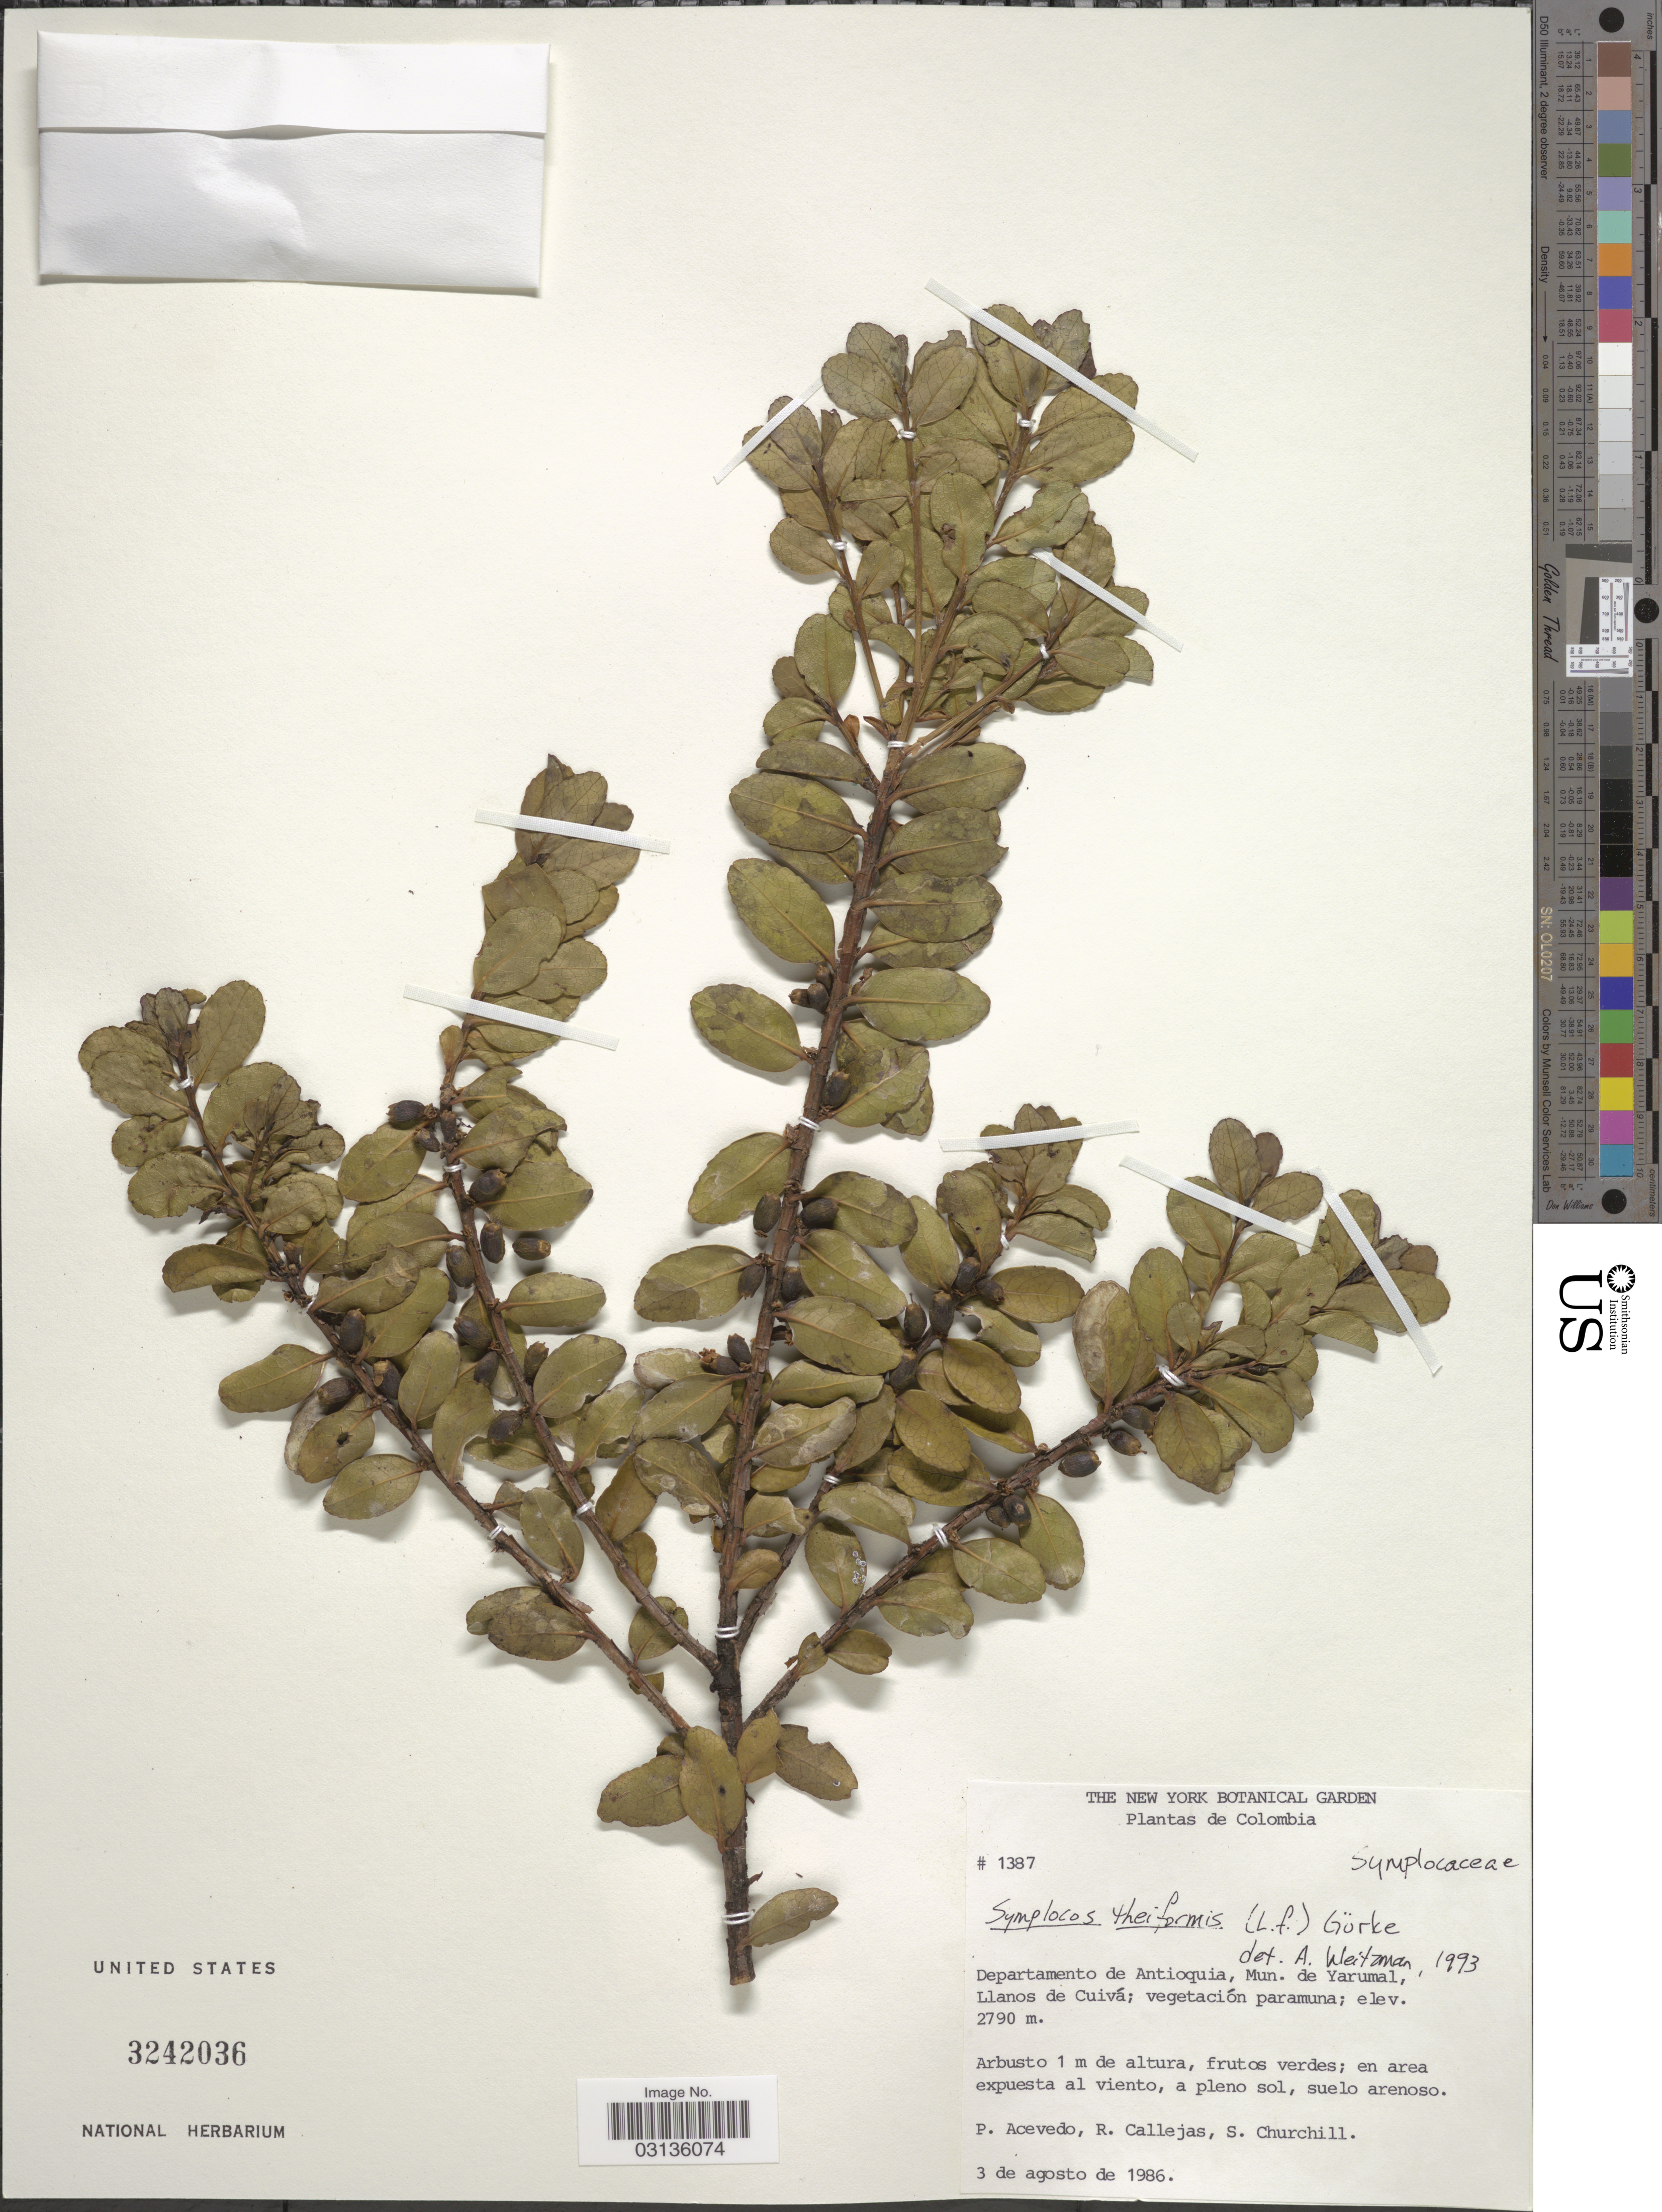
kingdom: Plantae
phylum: Tracheophyta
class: Magnoliopsida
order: Ericales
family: Symplocaceae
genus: Symplocos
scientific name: Symplocos theiformis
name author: (L. f.) Oken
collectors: P. Acevedo-Rodr., R. Callejas & S. Churchill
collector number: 1387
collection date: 1986-08-03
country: Colombia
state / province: Antioquia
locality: Departamento de Antioquia, Mun. de Yarumal, Llanos de Cuivá.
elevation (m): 2790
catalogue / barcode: US 3242036